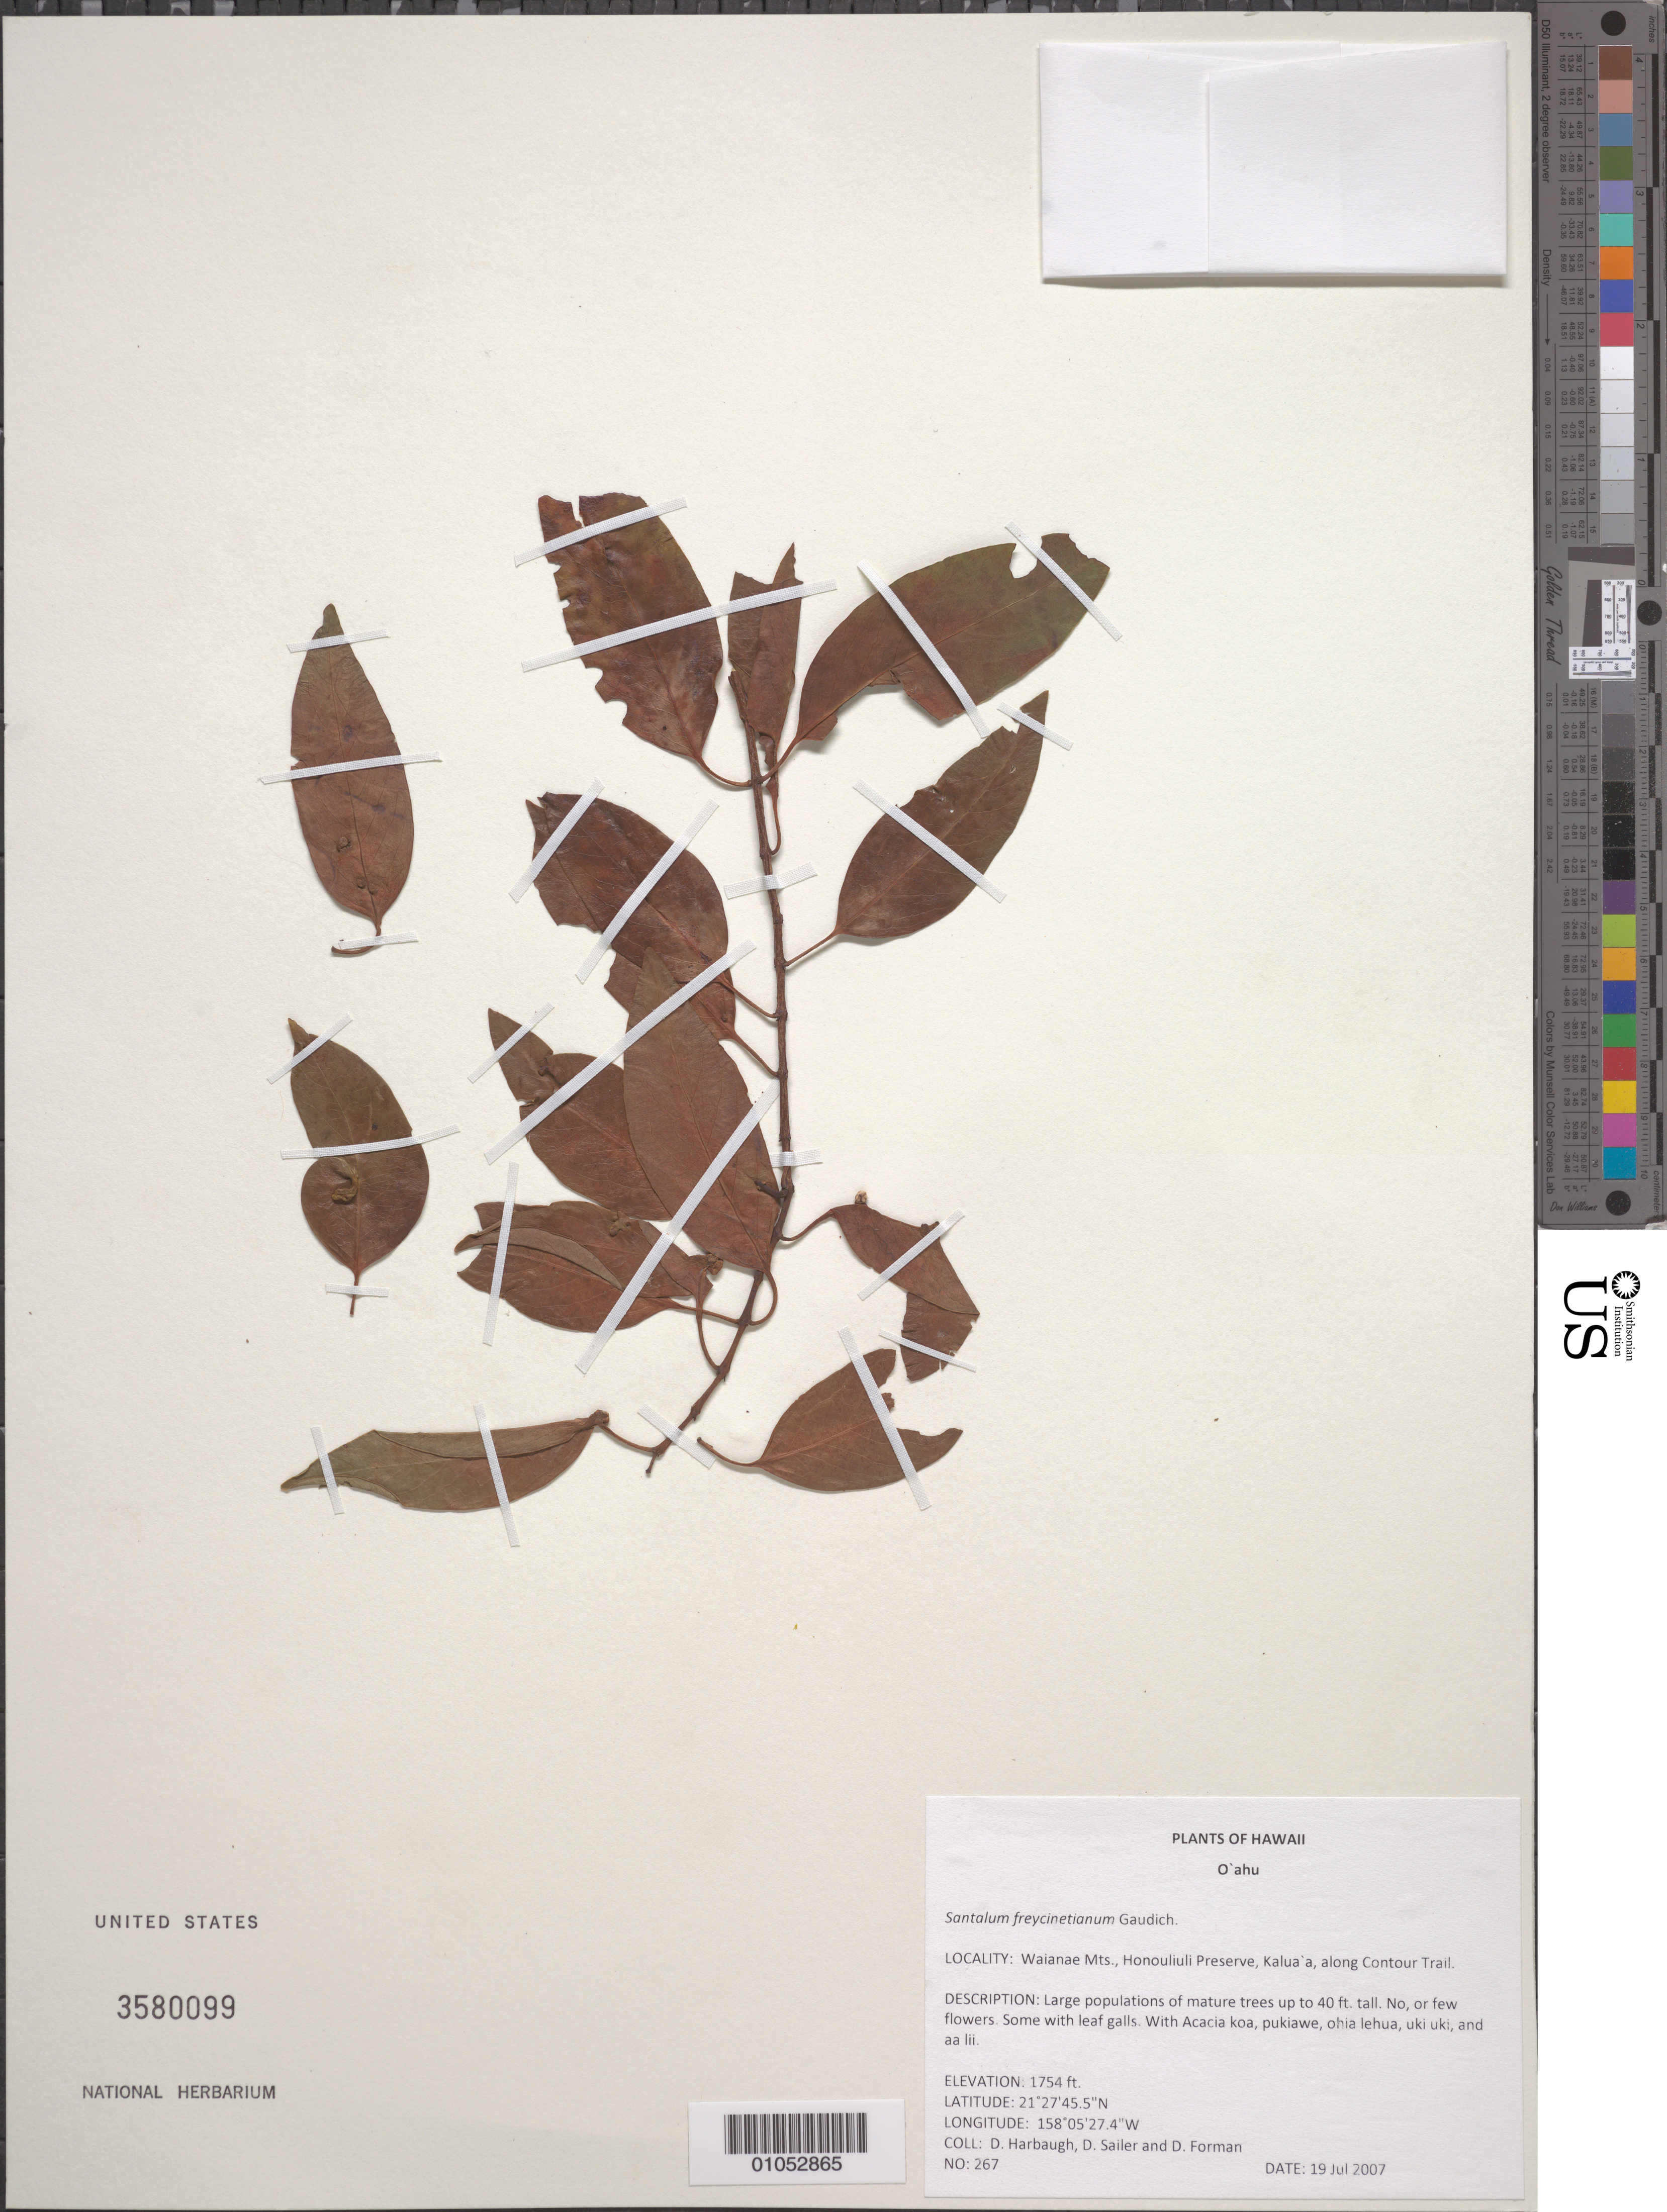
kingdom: Plantae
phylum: Tracheophyta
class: Magnoliopsida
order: Santalales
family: Santalaceae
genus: Santalum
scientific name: Santalum freycinetianum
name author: Gaudich.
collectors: D. Harbaugh, D. Sailer & D. Forman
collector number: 267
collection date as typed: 19 Jul 2007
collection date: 2007-07-19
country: United States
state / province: Hawaii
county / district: Honolulu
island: Oahu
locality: Waianae Mts., Honouliuli Preserve, Kaluaa, along Contour Trail.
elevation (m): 535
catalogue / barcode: US 3580099